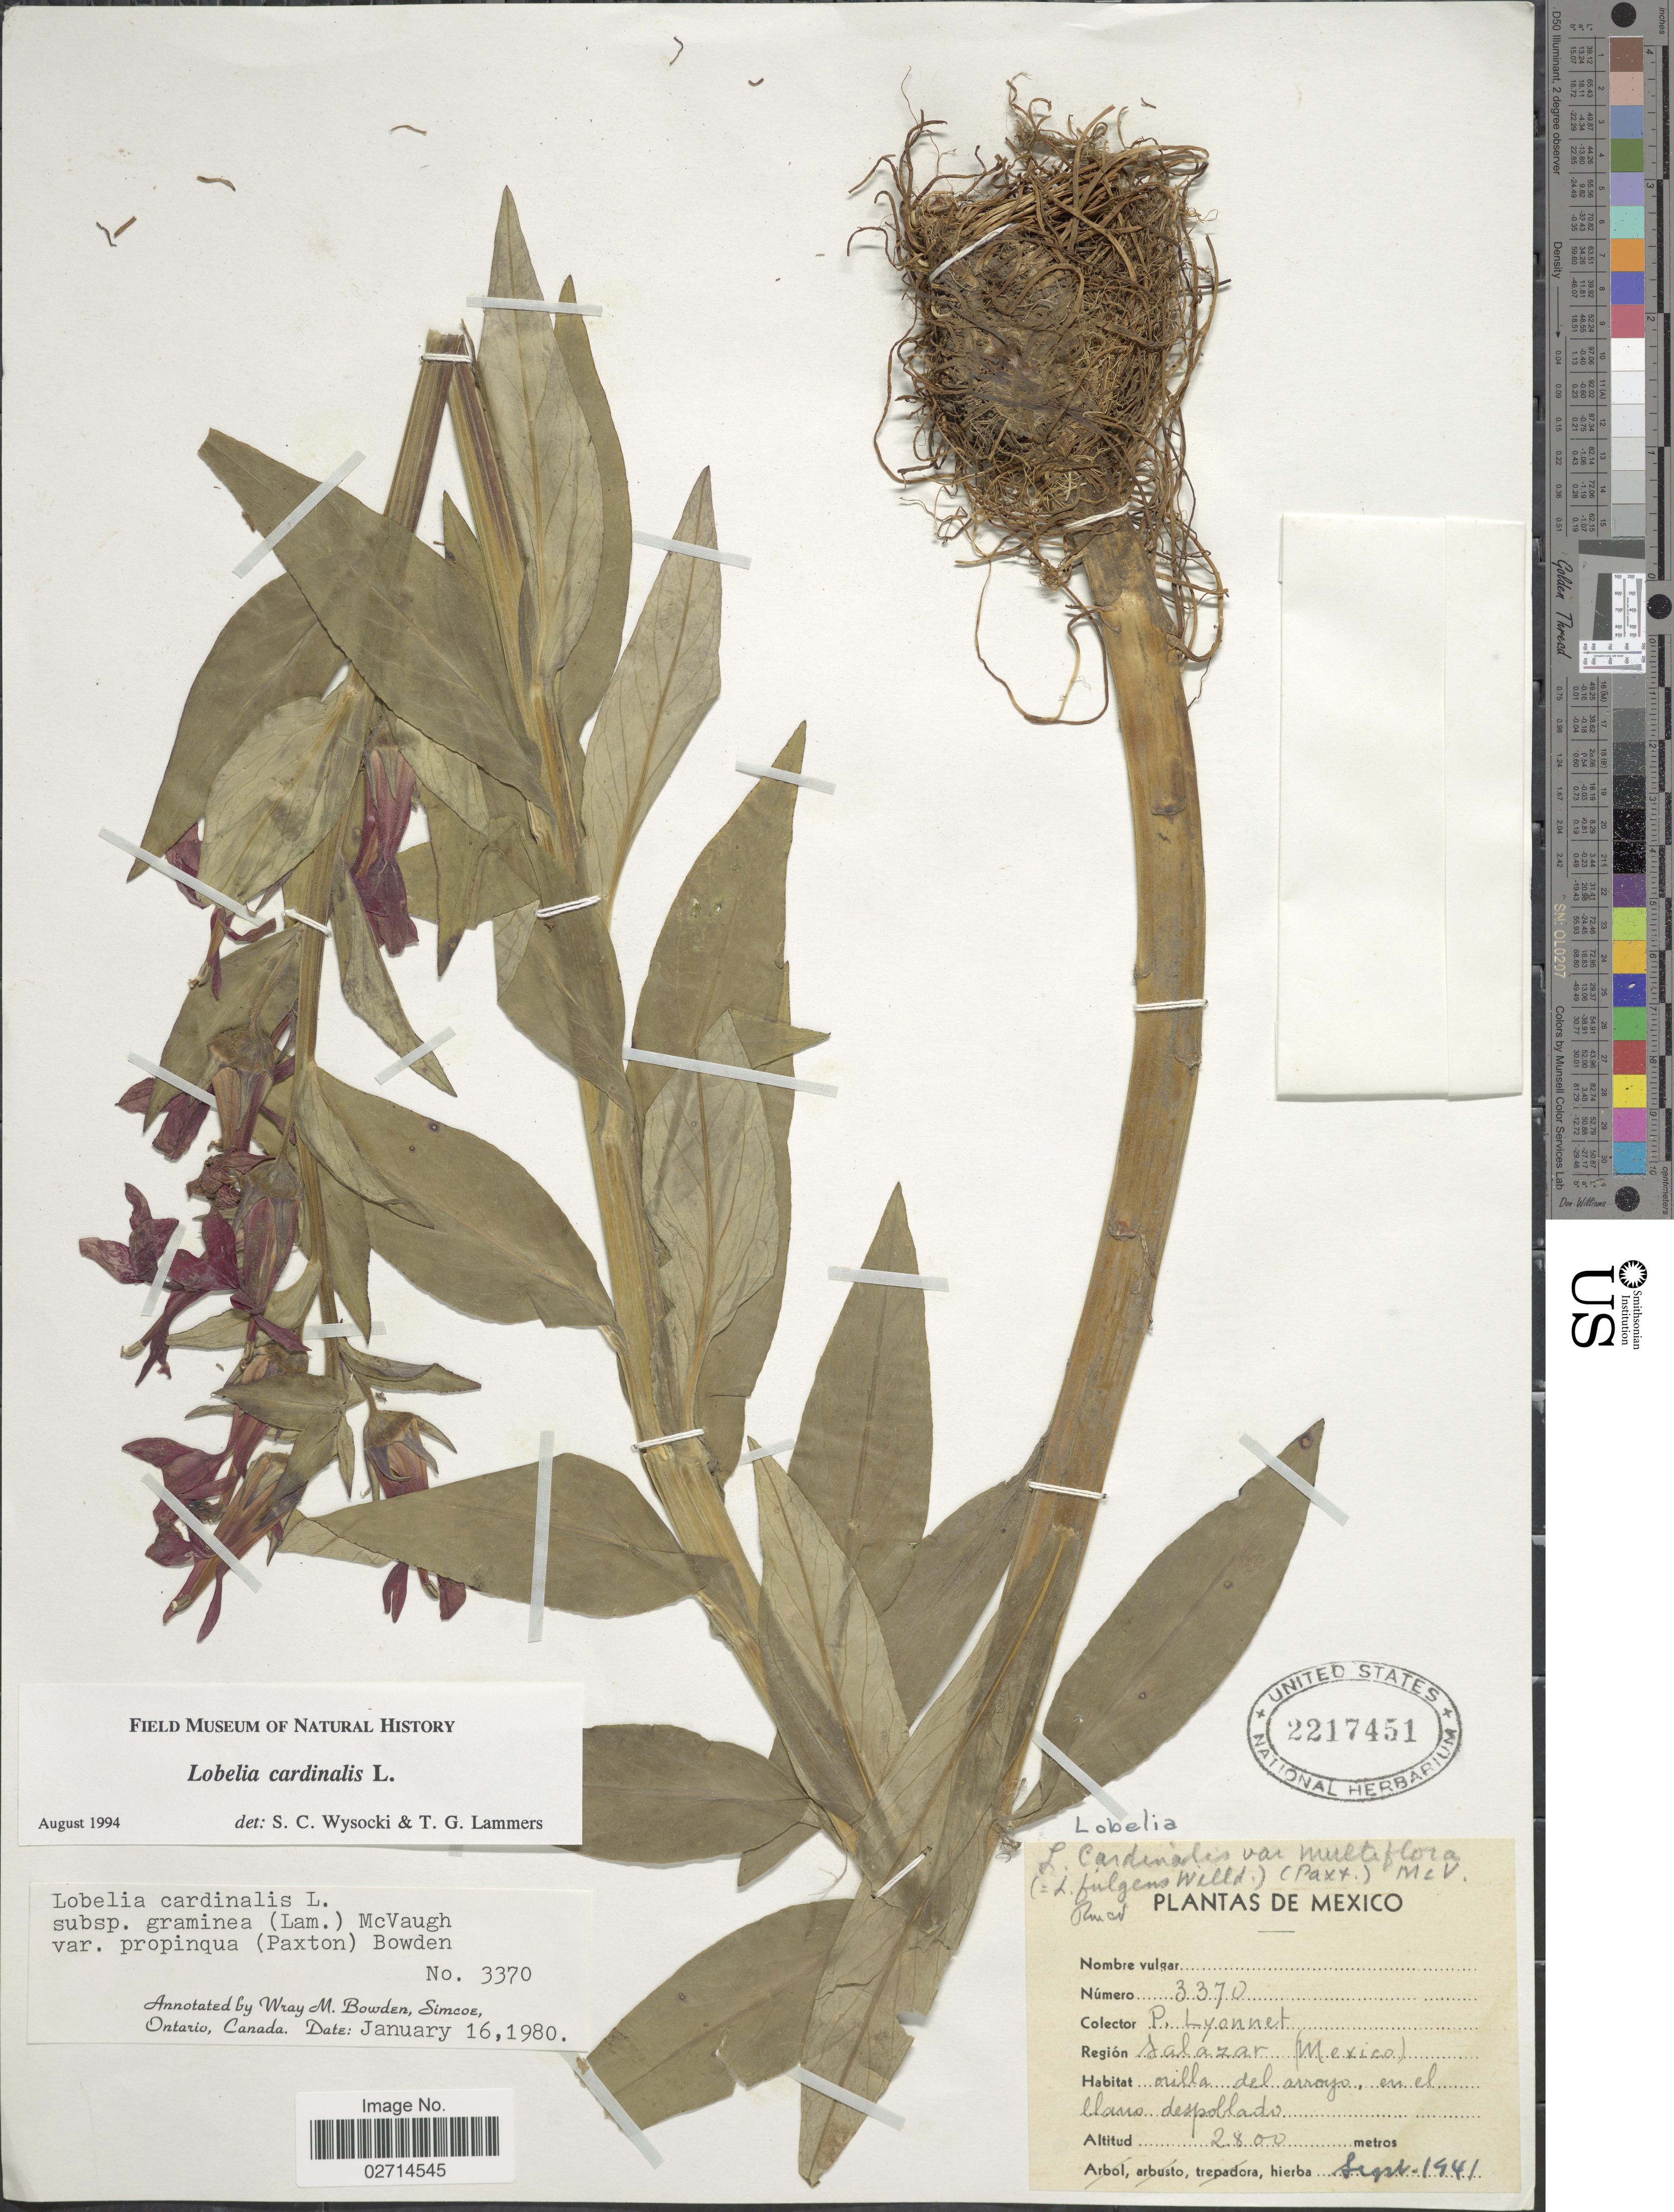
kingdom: Plantae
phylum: Tracheophyta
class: Magnoliopsida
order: Asterales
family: Campanulaceae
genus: Lobelia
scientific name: Lobelia cardinalis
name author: L.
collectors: P. Lyonnet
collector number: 3370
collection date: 1941-09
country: Mexico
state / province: México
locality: Region Salazar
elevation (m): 2800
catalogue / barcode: US 2217451